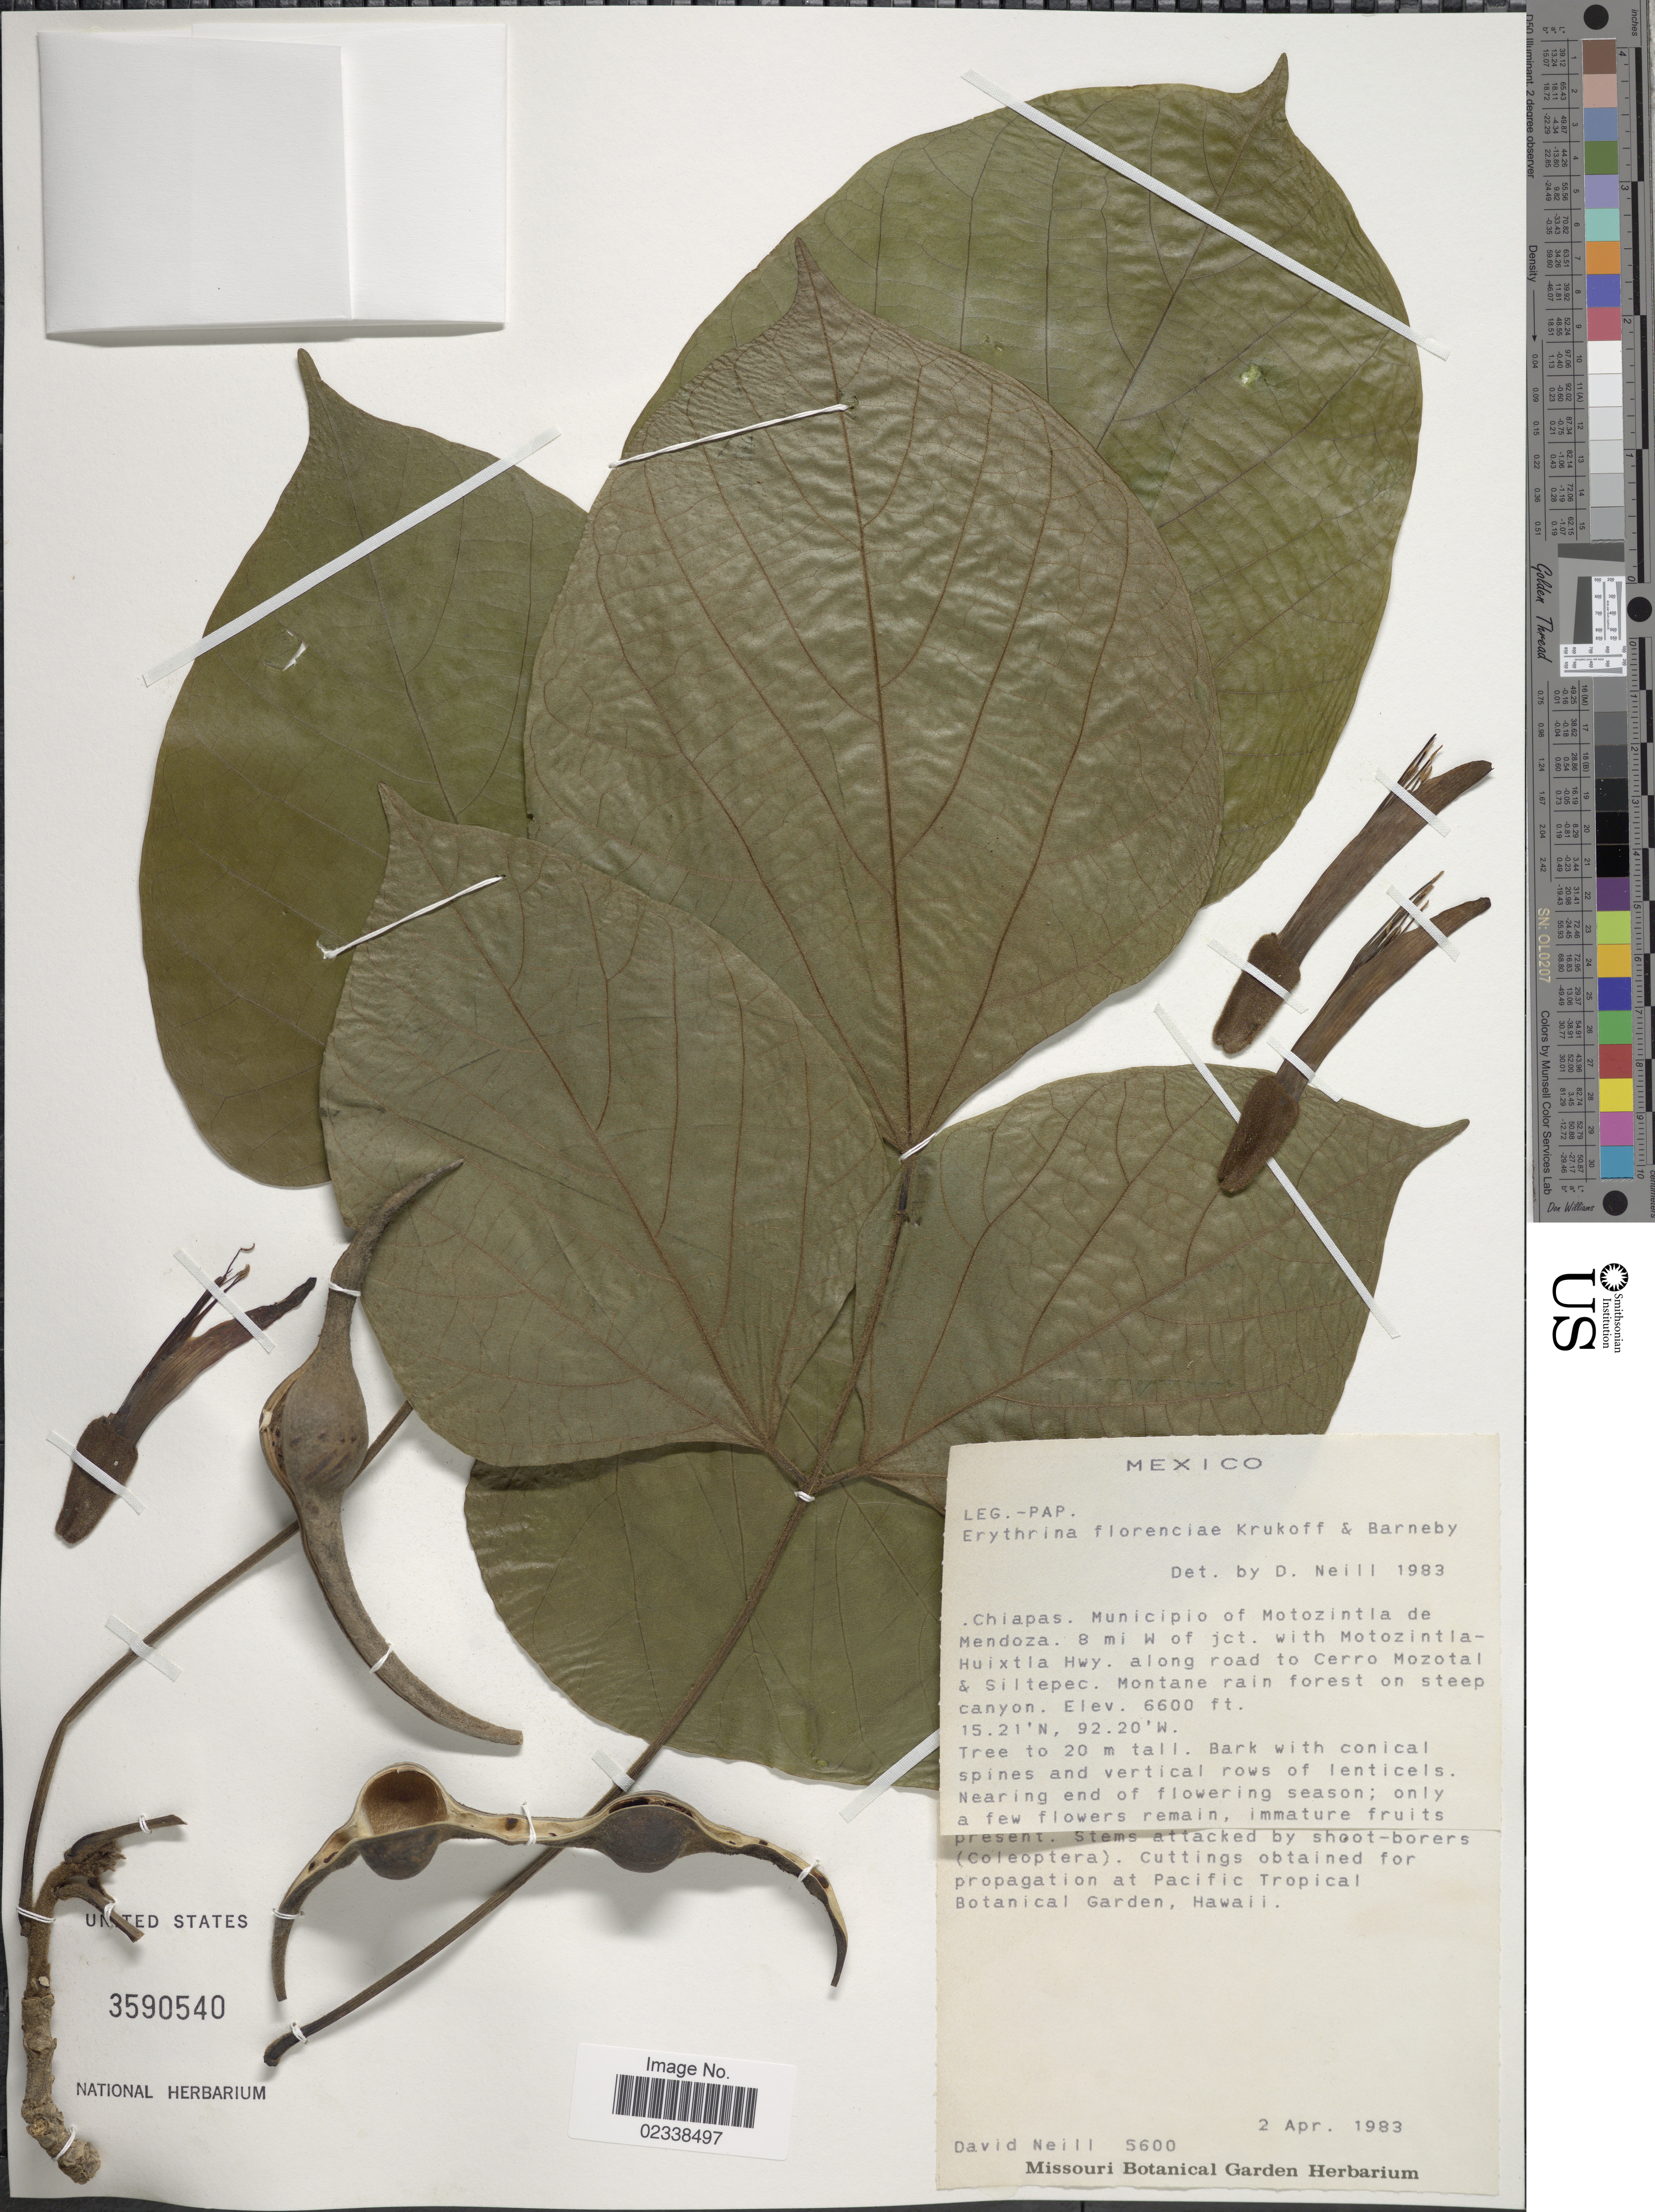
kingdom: Plantae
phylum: Tracheophyta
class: Magnoliopsida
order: Fabales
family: Fabaceae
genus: Erythrina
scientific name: Erythrina florenciae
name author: Krukoff & Barneby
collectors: D. Neill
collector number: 5600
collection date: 1983-04-02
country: Mexico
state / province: Chiapas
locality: Municipio of Motozintla de Mendoza, 8 mi W of jct. wit Motozintla Huixtla Hwy. along road to Cerro Mozotal & Siltepec, montane rain forest on steep canyon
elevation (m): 2012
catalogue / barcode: US 3590540